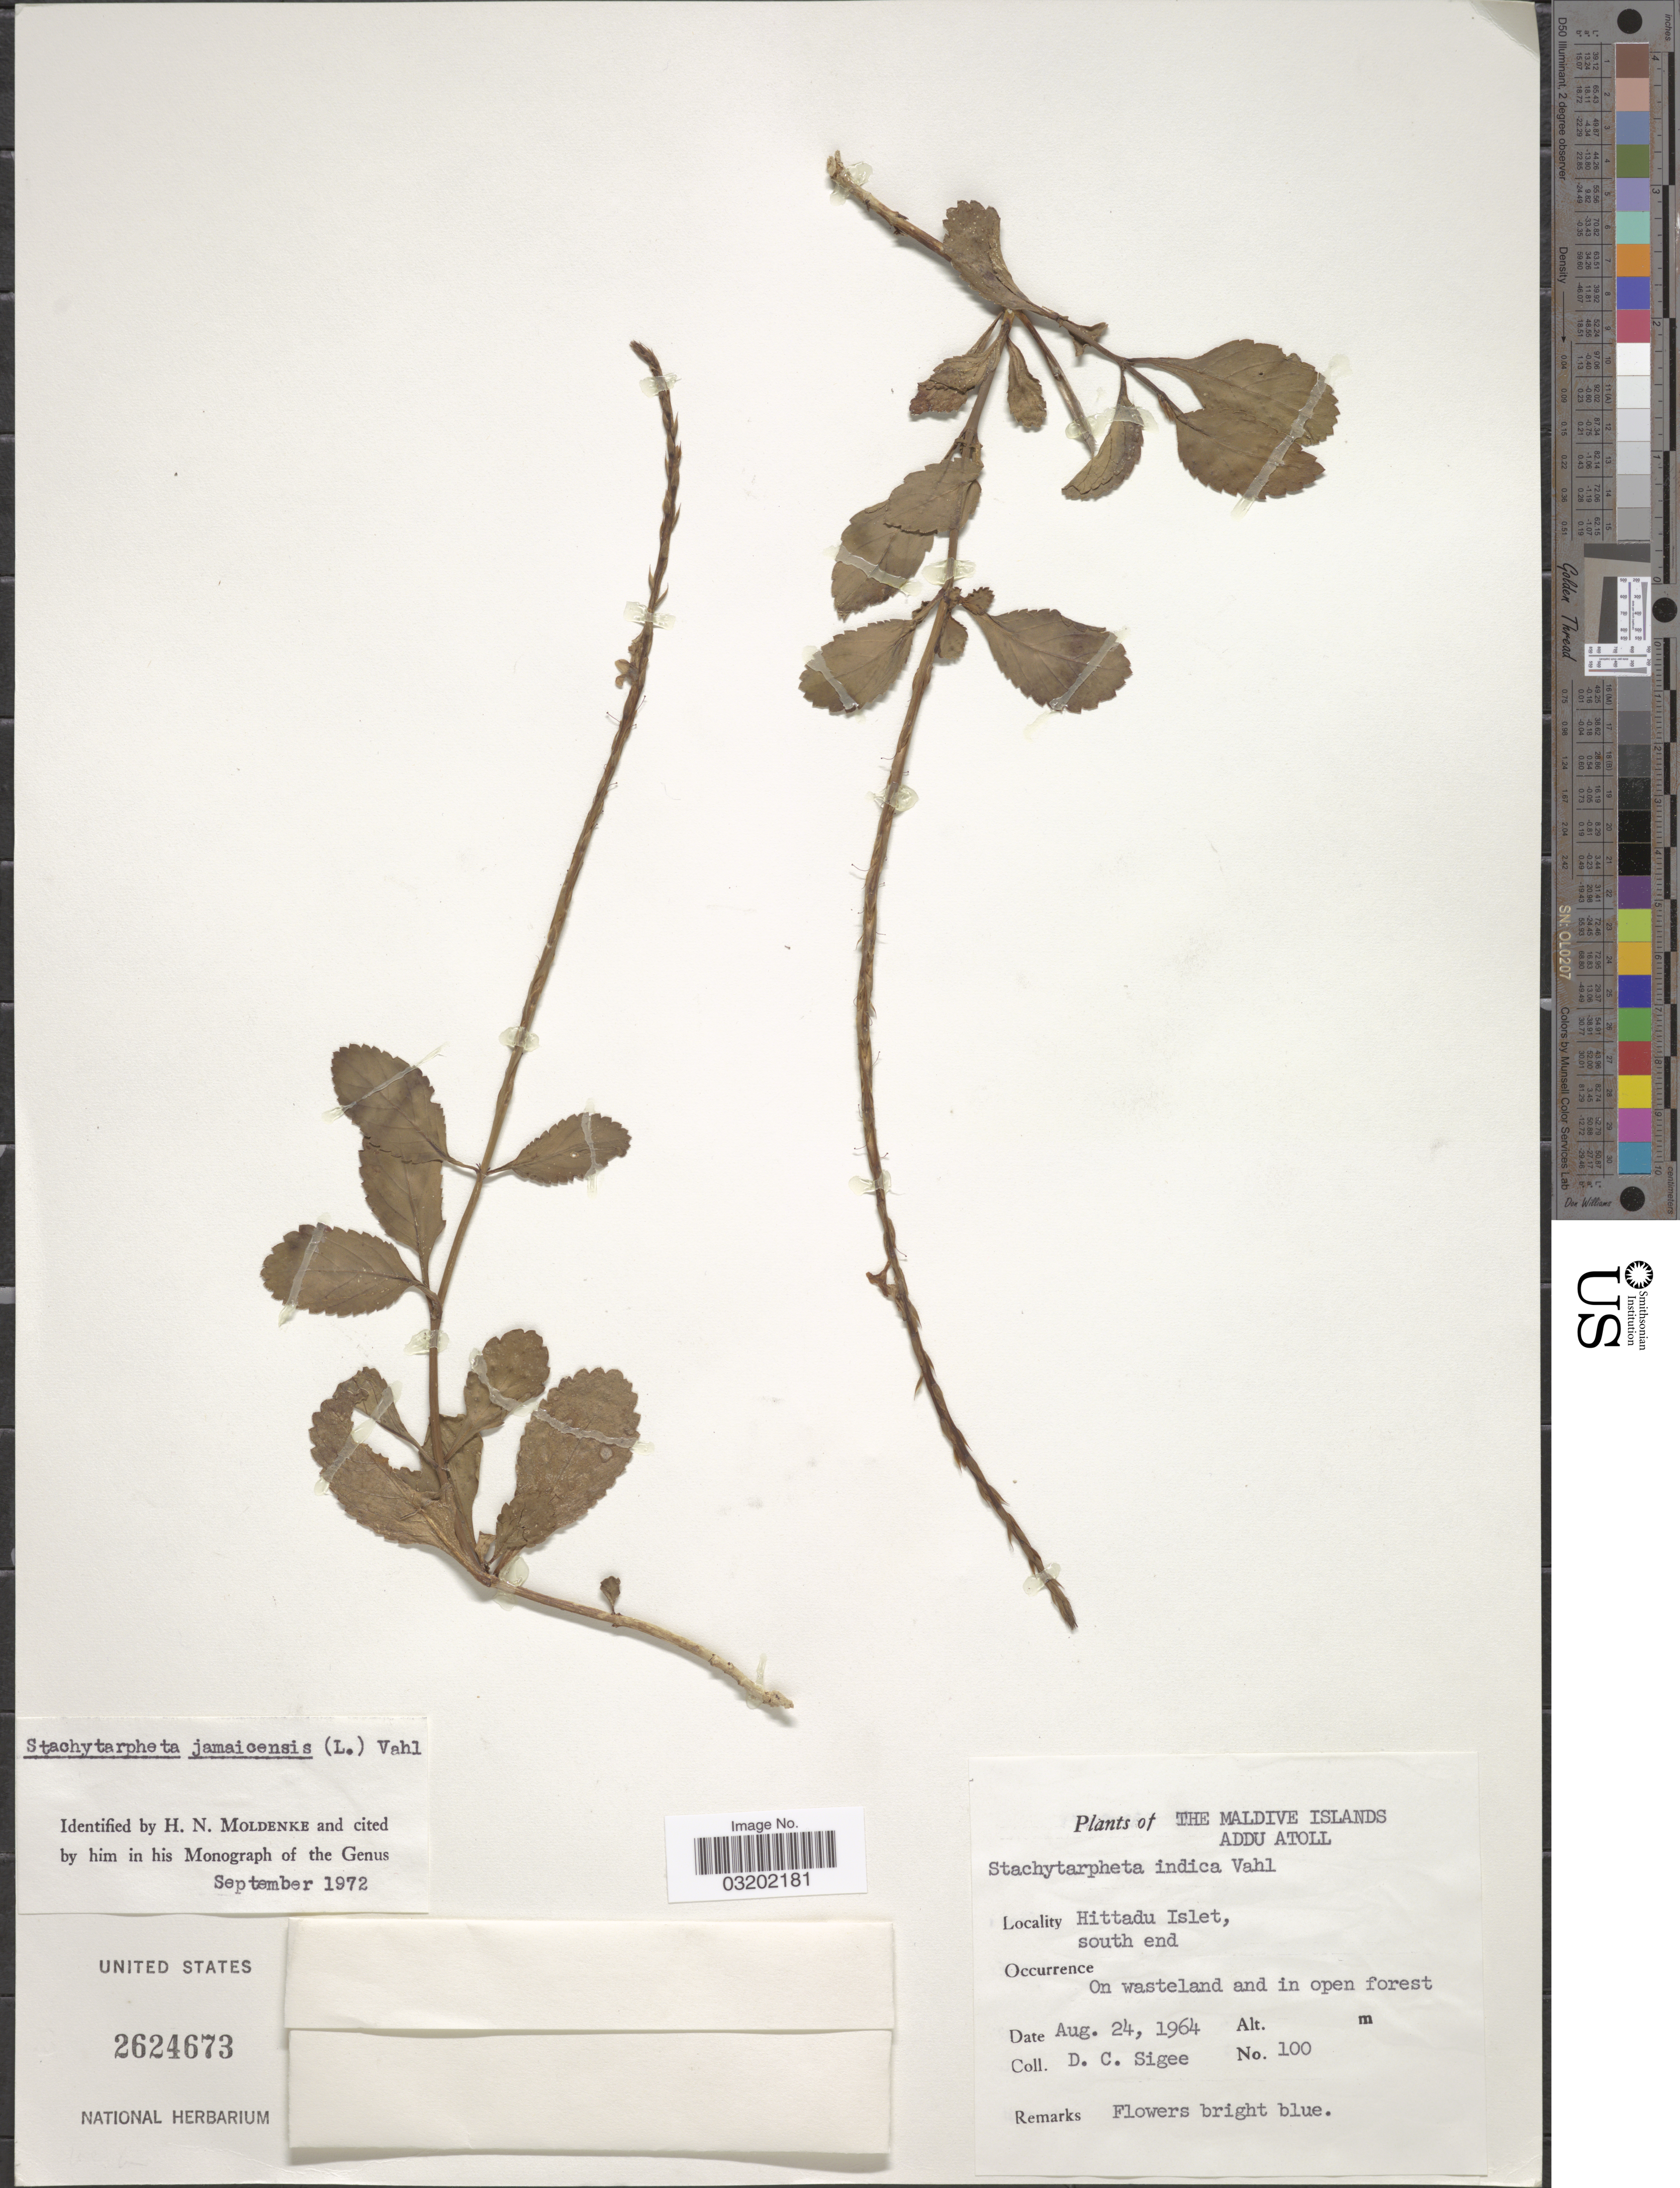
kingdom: Plantae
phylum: Tracheophyta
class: Magnoliopsida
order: Lamiales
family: Verbenaceae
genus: Stachytarpheta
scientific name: Stachytarpheta jamaicensis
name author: (L.) Vahl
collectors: D. C. Sigee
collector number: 100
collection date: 1964-08-24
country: Maldive Islands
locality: Addu Atoll. Hittadu Islet, south end.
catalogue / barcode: US 2624673